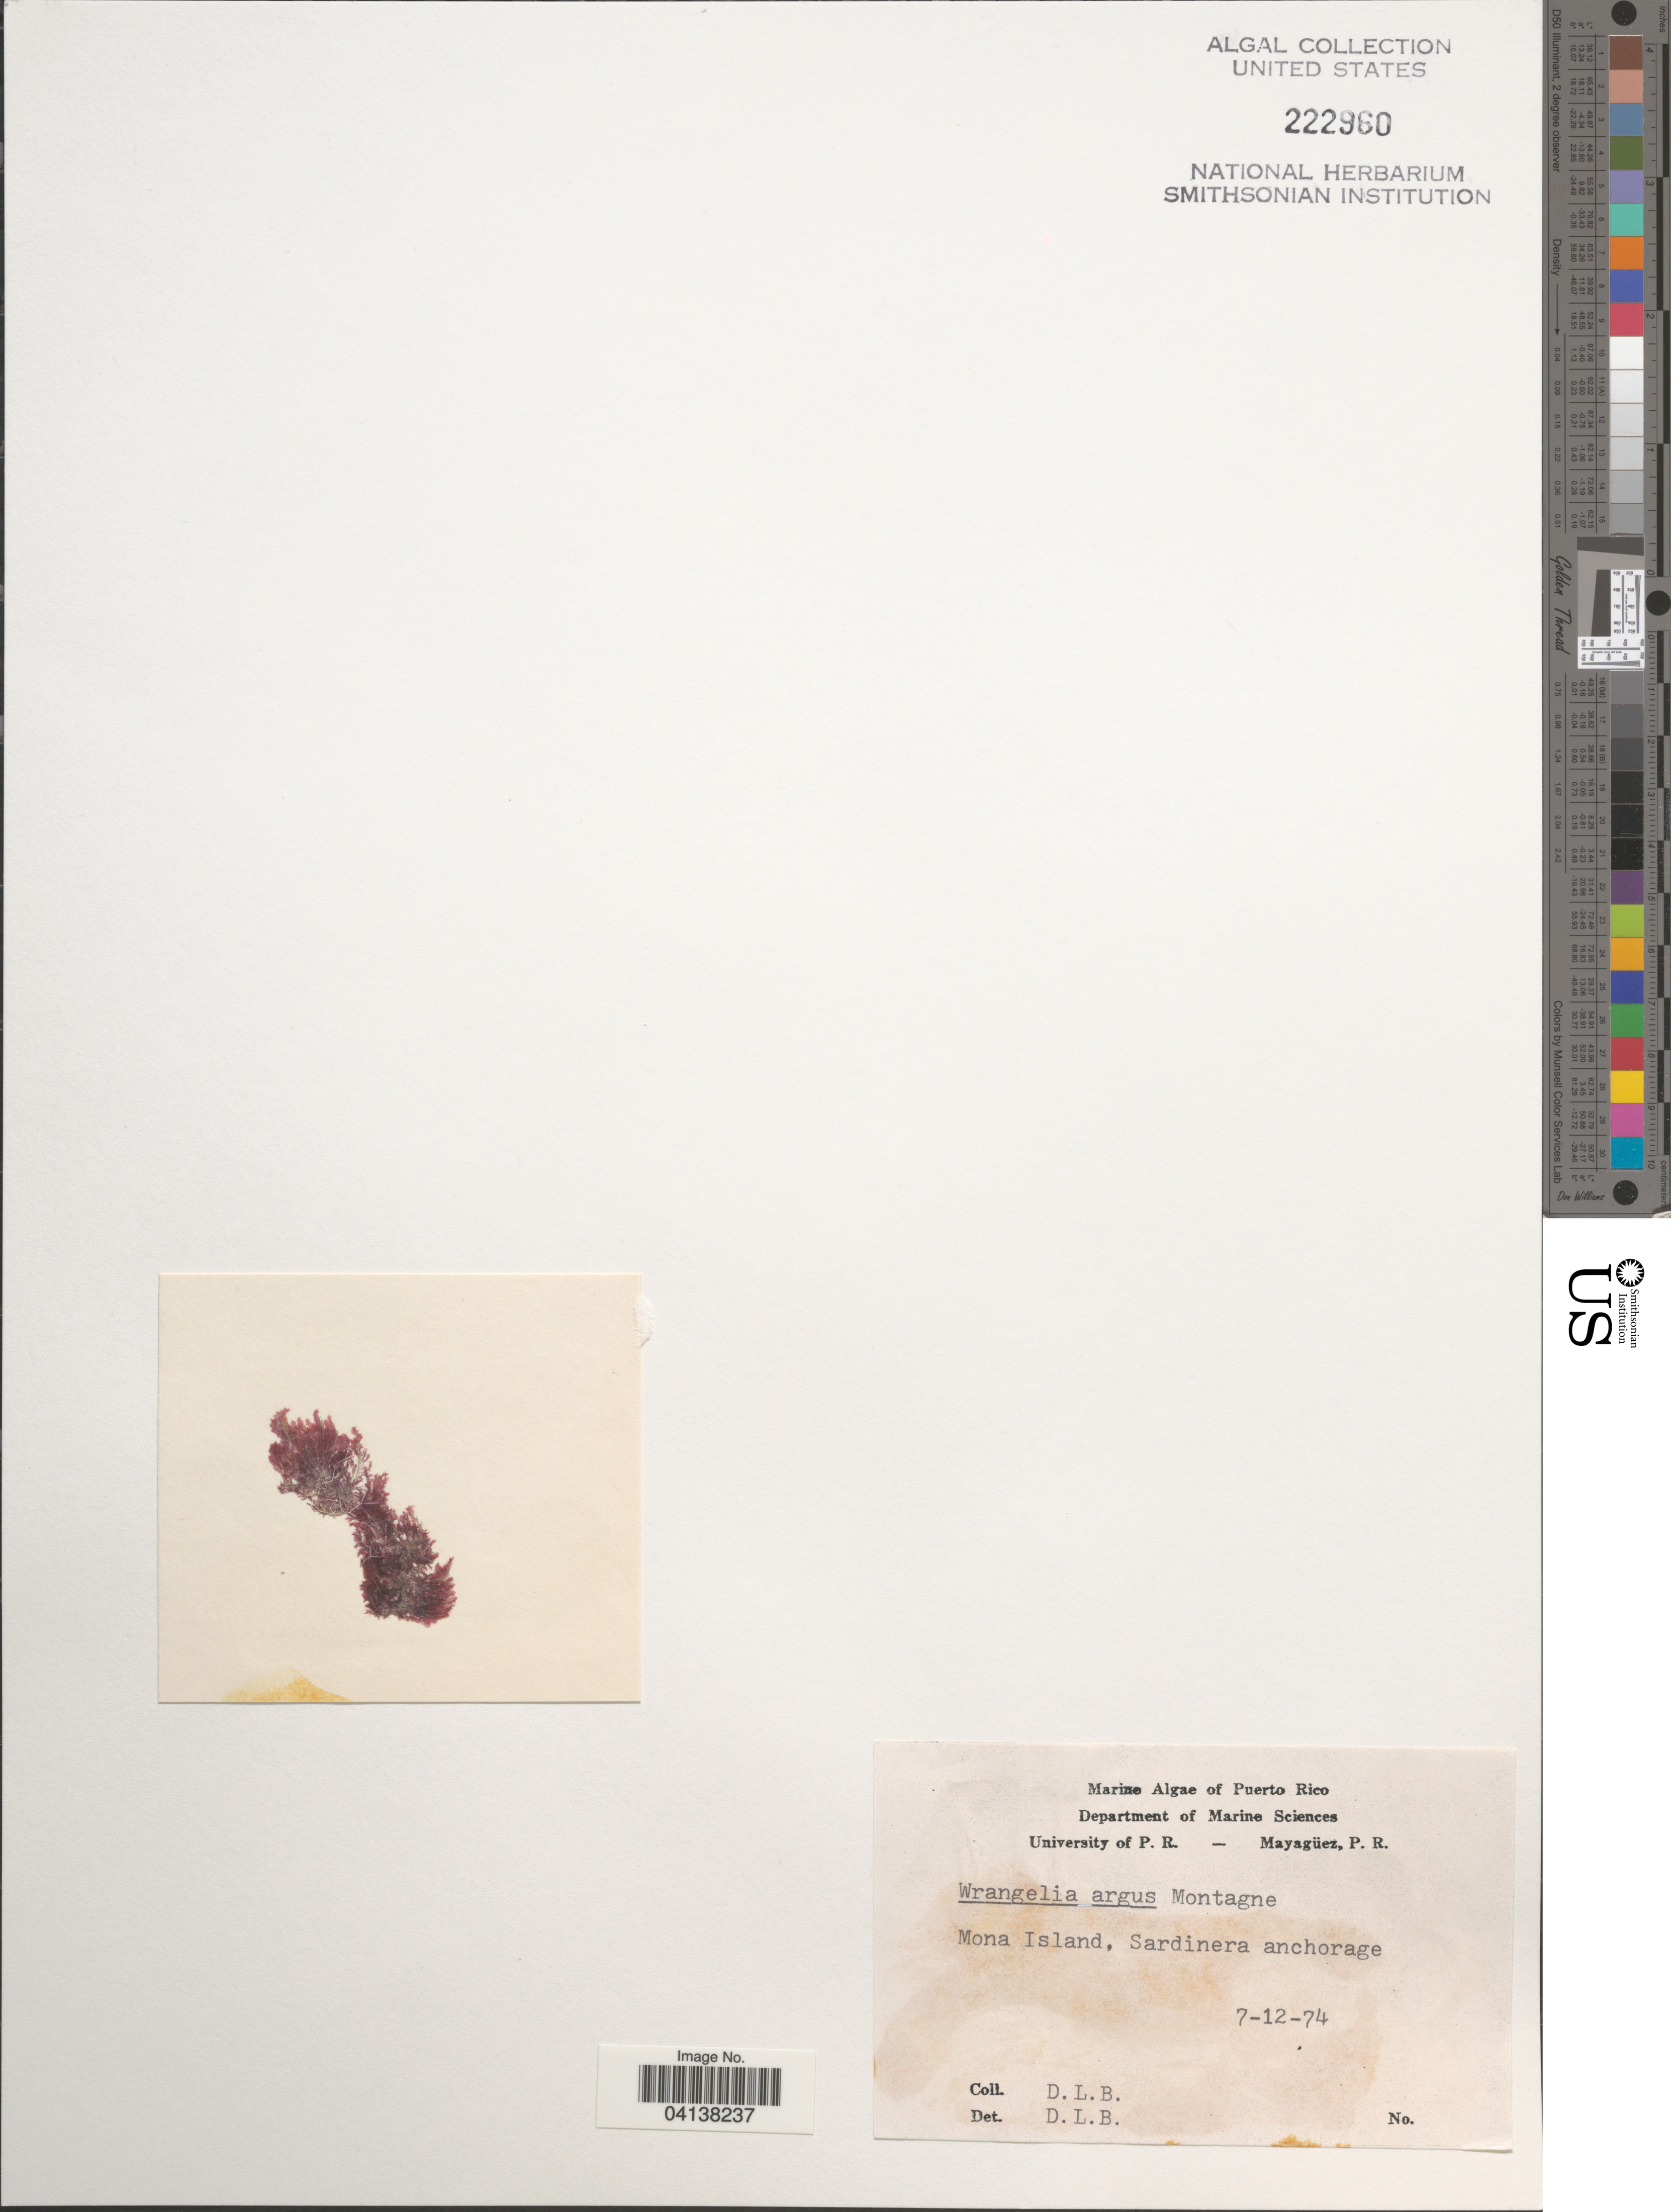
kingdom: Plantae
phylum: Rhodophyta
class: Florideophyceae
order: Ceramiales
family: Wrangeliaceae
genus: Wrangelia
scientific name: Wrangelia argus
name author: (Mont.) Mont.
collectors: D. L. B.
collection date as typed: Transcribed d/m/y: 7/12/74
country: Puerto Rico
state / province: Mayaguëz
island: Mona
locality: Mona Island, Sardinera anchorage.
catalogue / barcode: US 222960